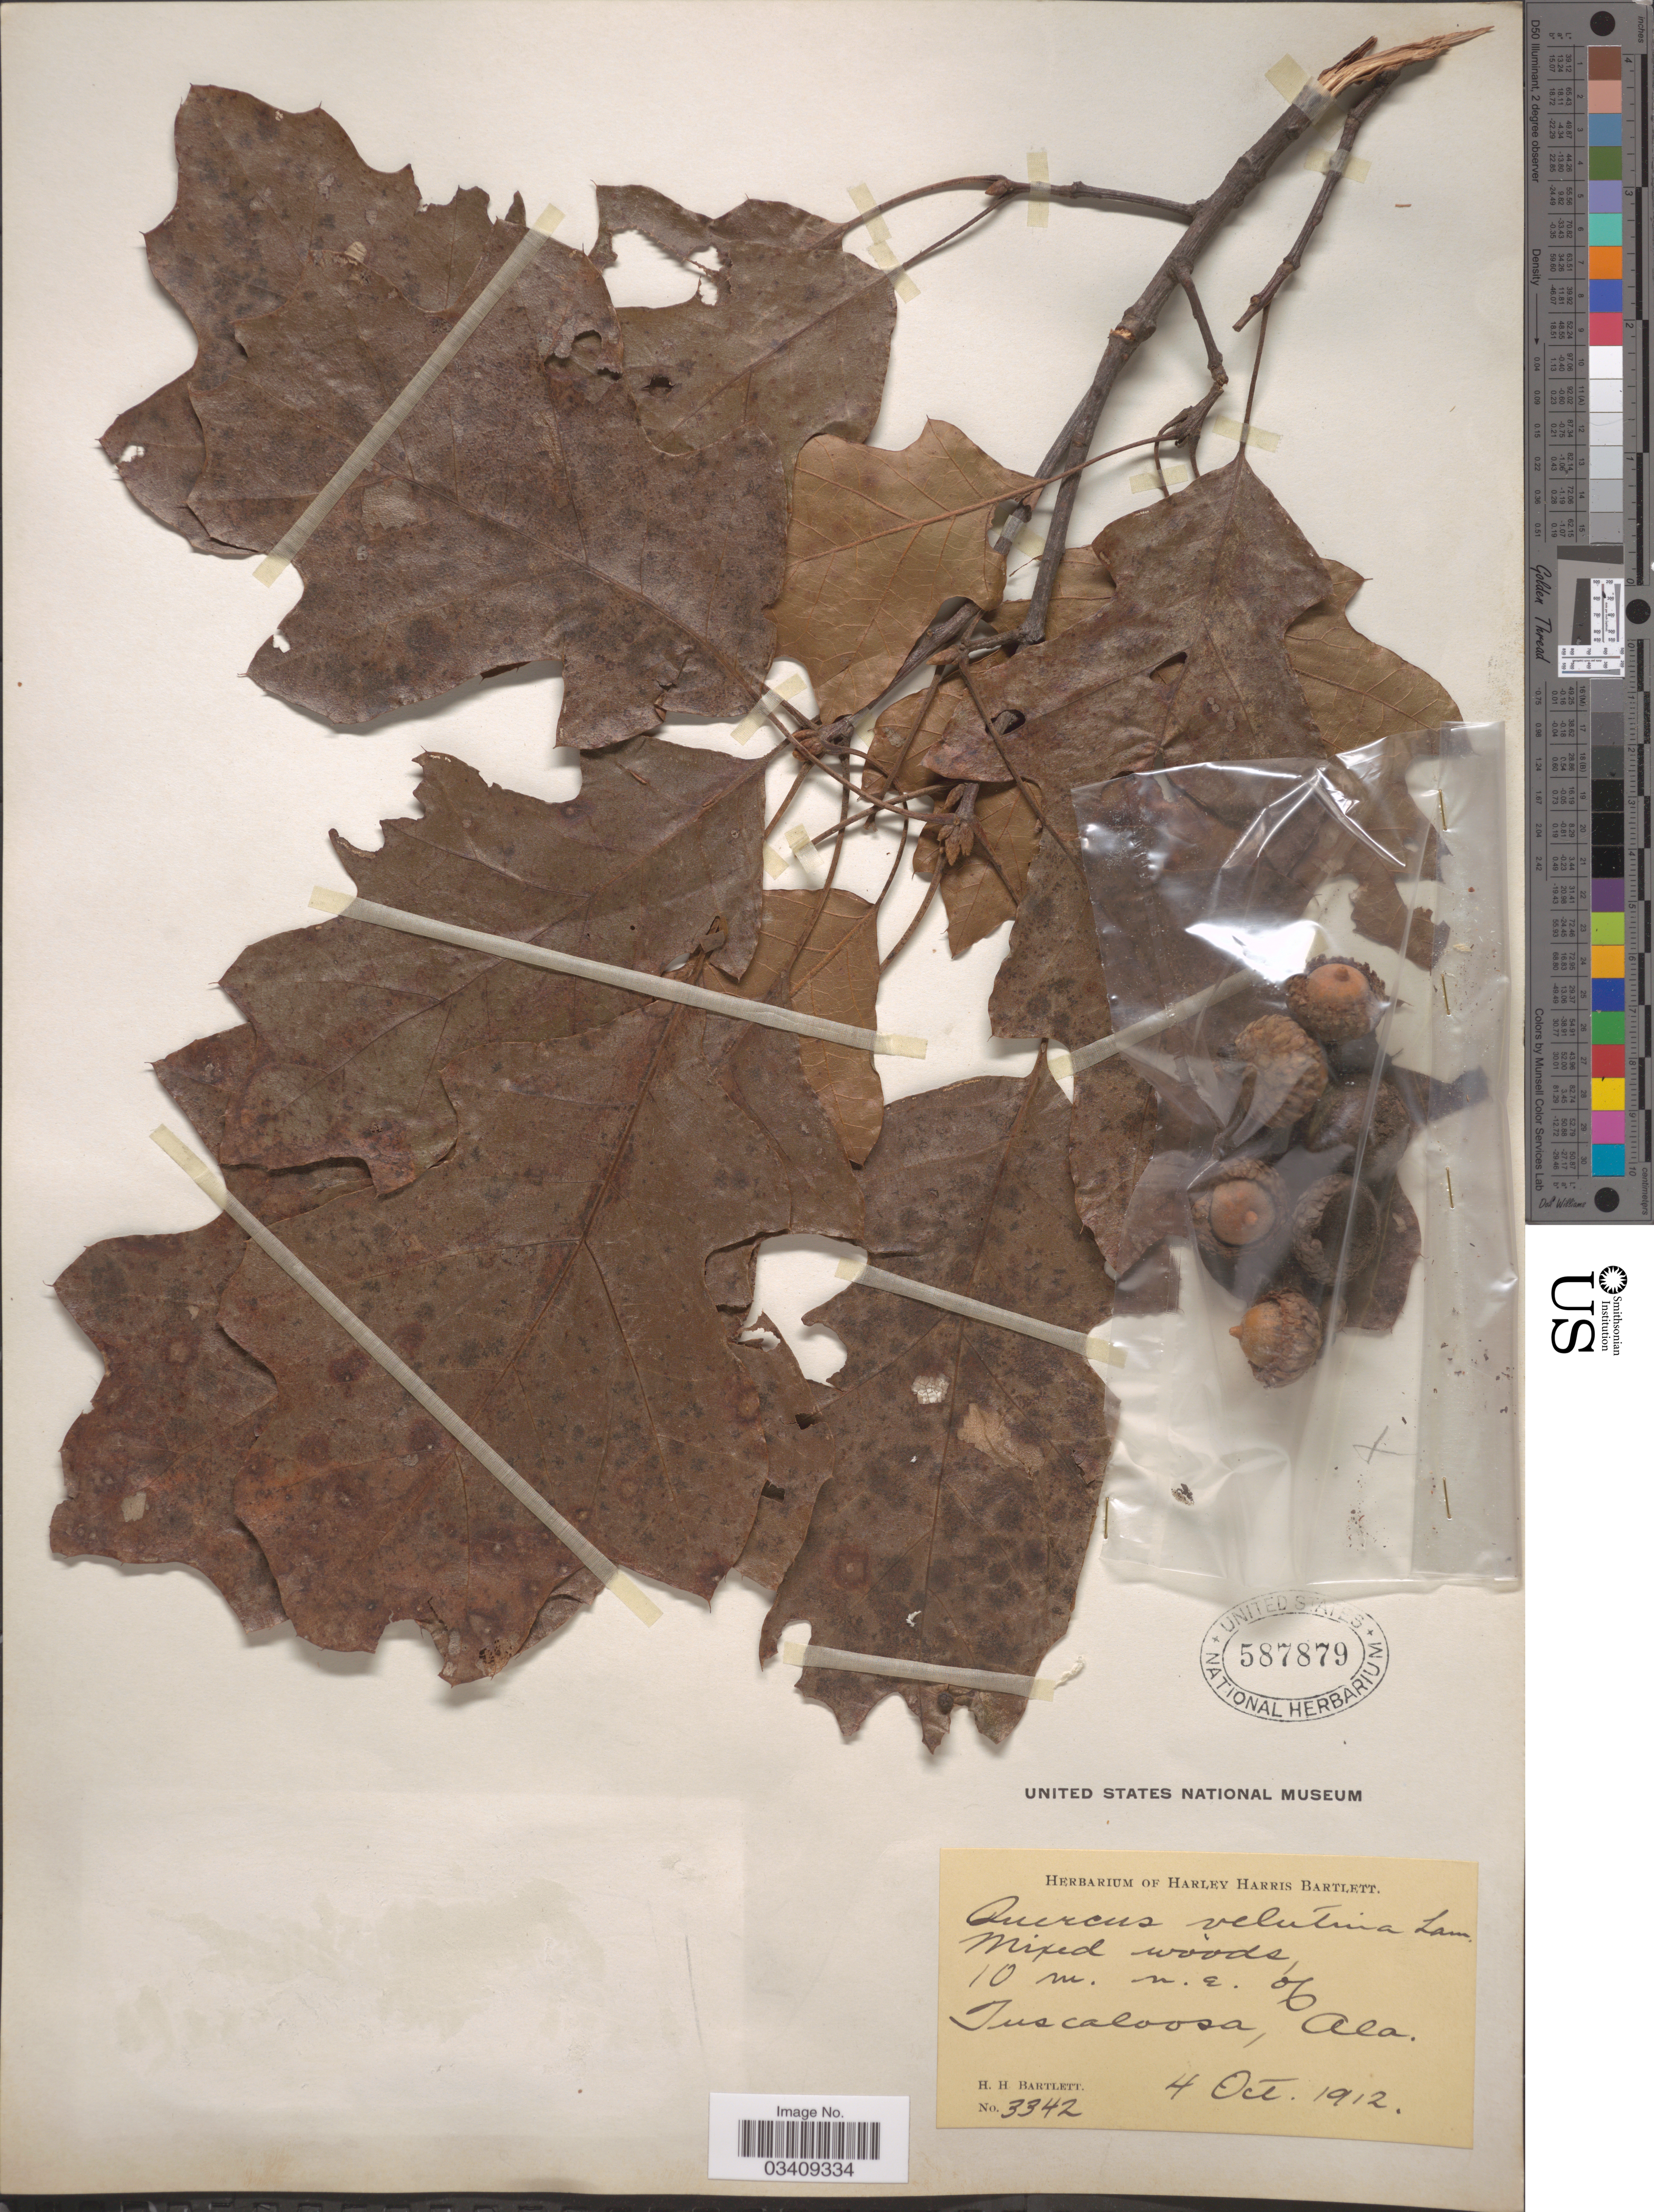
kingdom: Plantae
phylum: Tracheophyta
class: Magnoliopsida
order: Fagales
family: Fagaceae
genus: Quercus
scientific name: Quercus velutina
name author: Lam.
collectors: H. H. Bartlett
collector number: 3342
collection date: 1912-10-04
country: United States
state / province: Alabama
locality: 10 m. n.e. of Tuscaloosa.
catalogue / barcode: US 587879